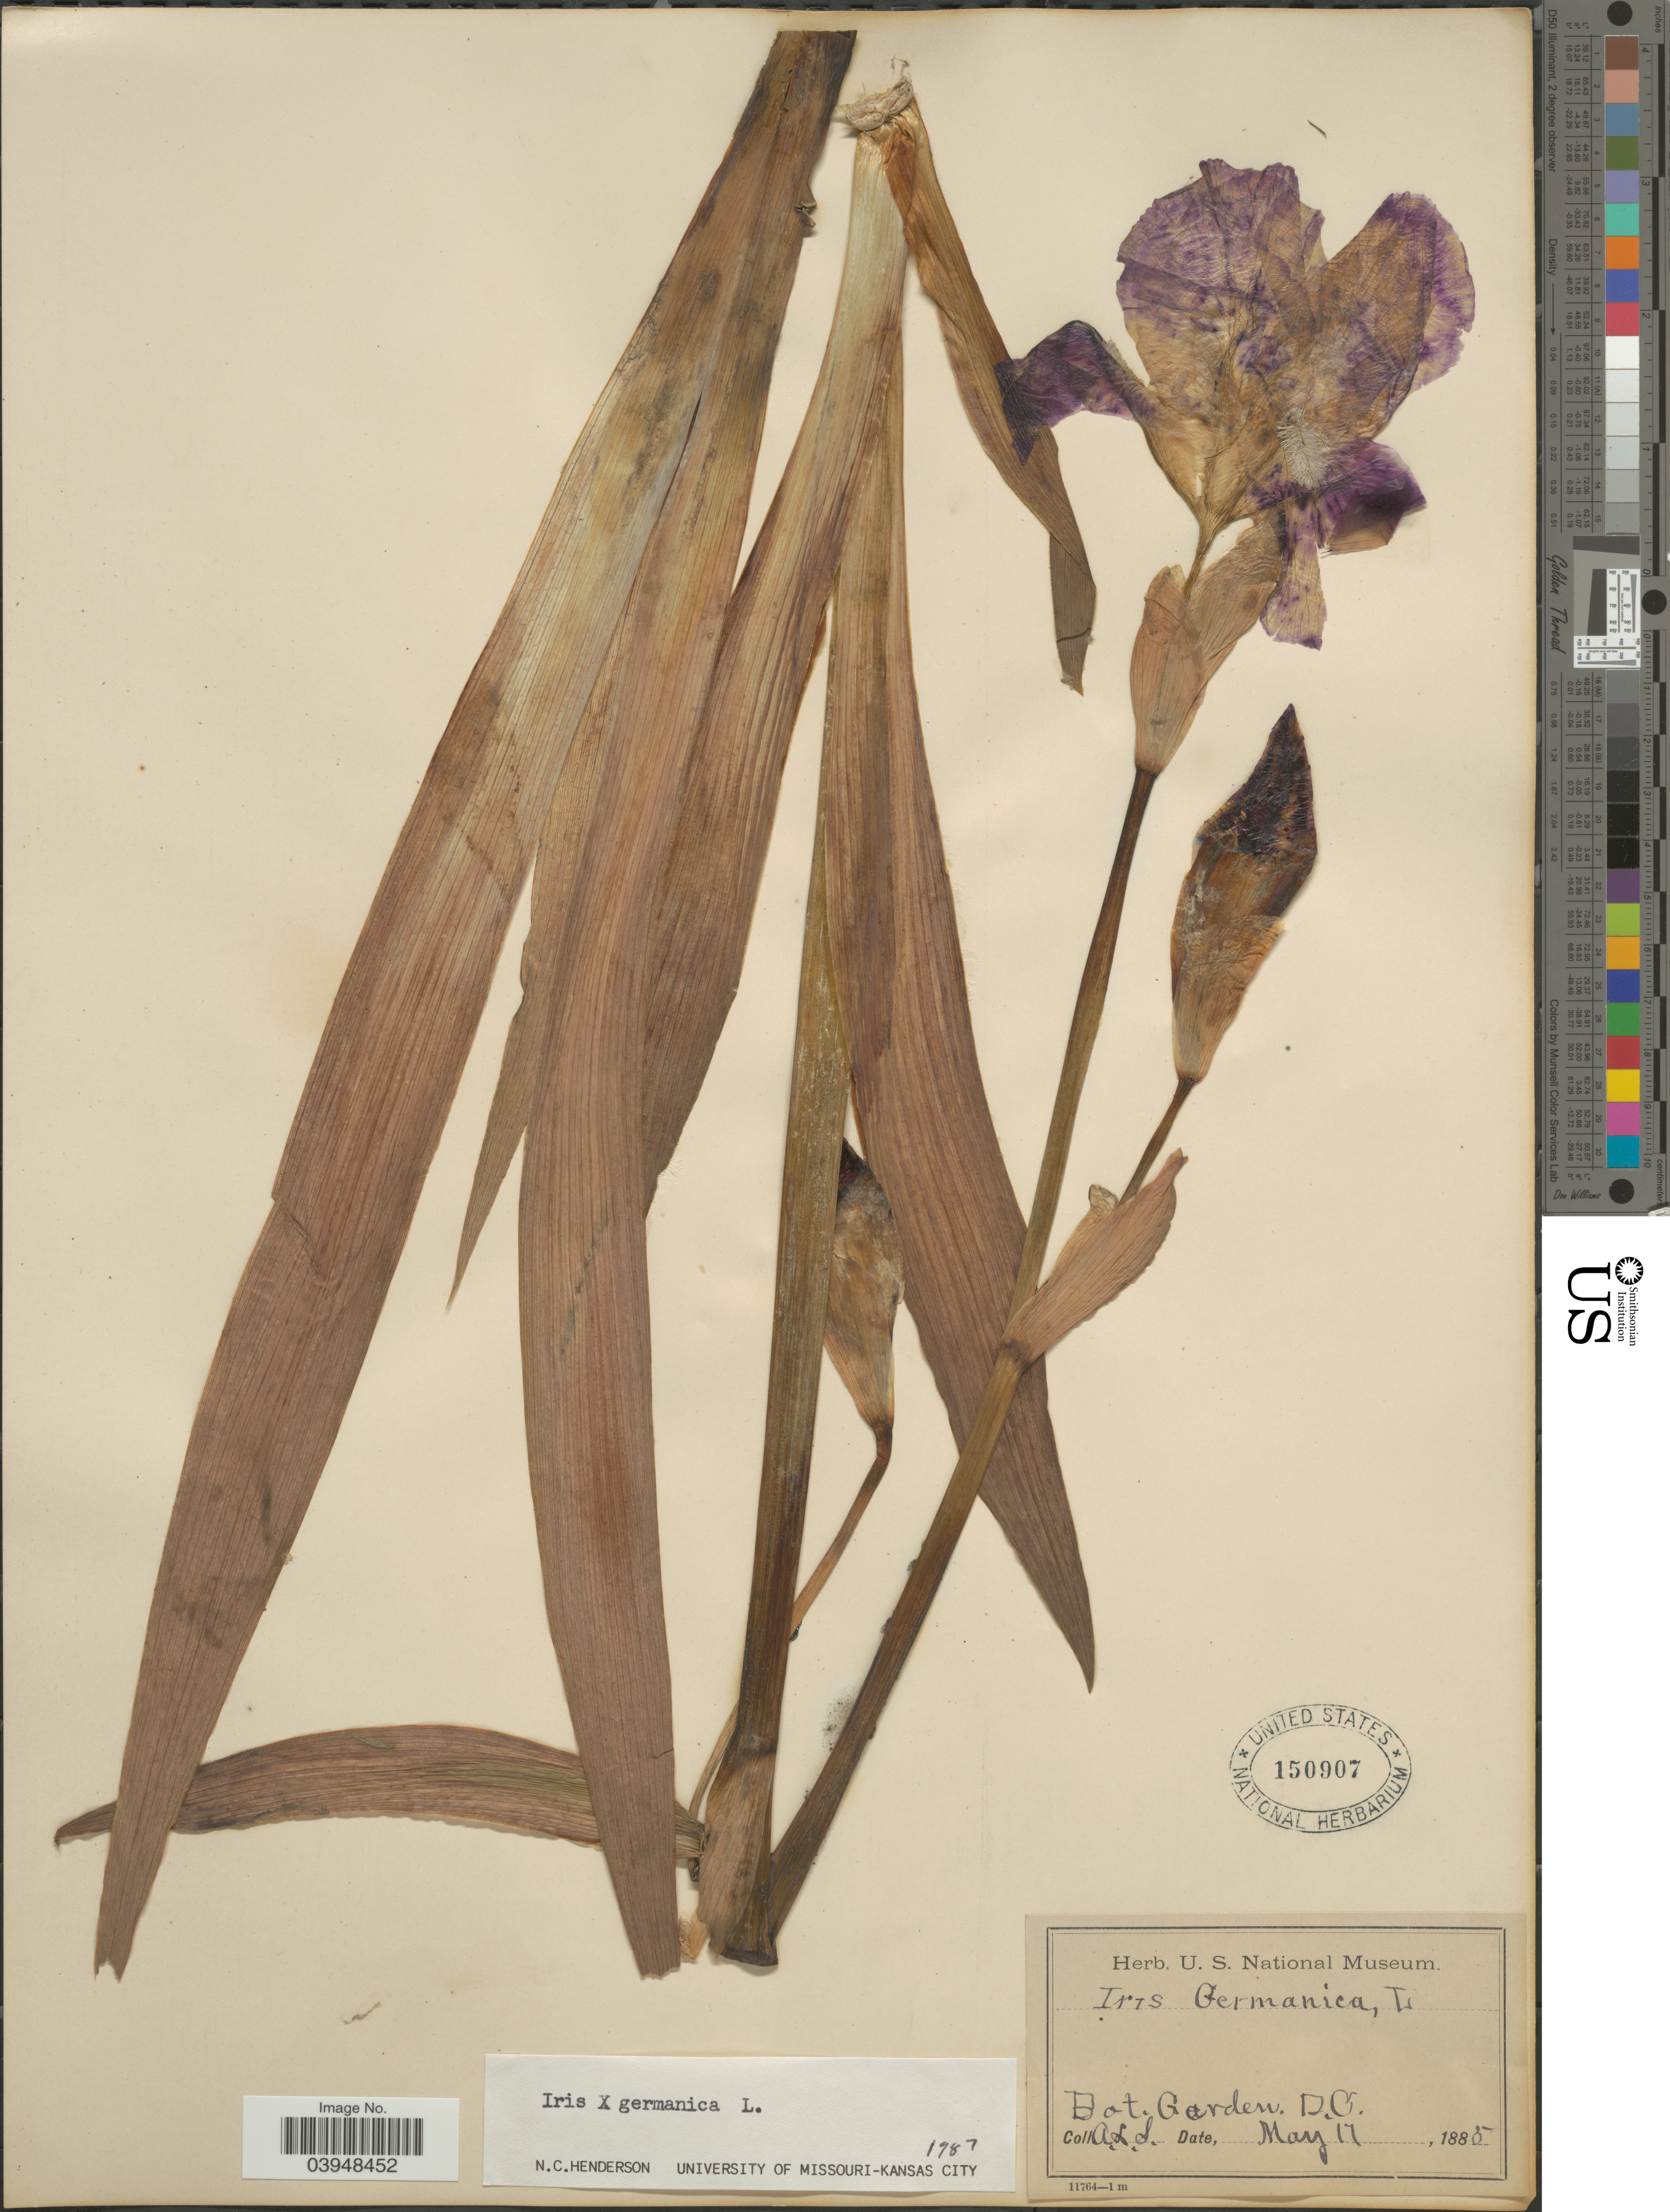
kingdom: Plantae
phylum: Tracheophyta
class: Liliopsida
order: Asparagales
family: Iridaceae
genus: Iris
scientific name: Iris germanica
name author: L.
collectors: A. L. S.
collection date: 1885-05-17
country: United States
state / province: District of Columbia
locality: Bot. Garden. D. C.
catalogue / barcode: US 150907